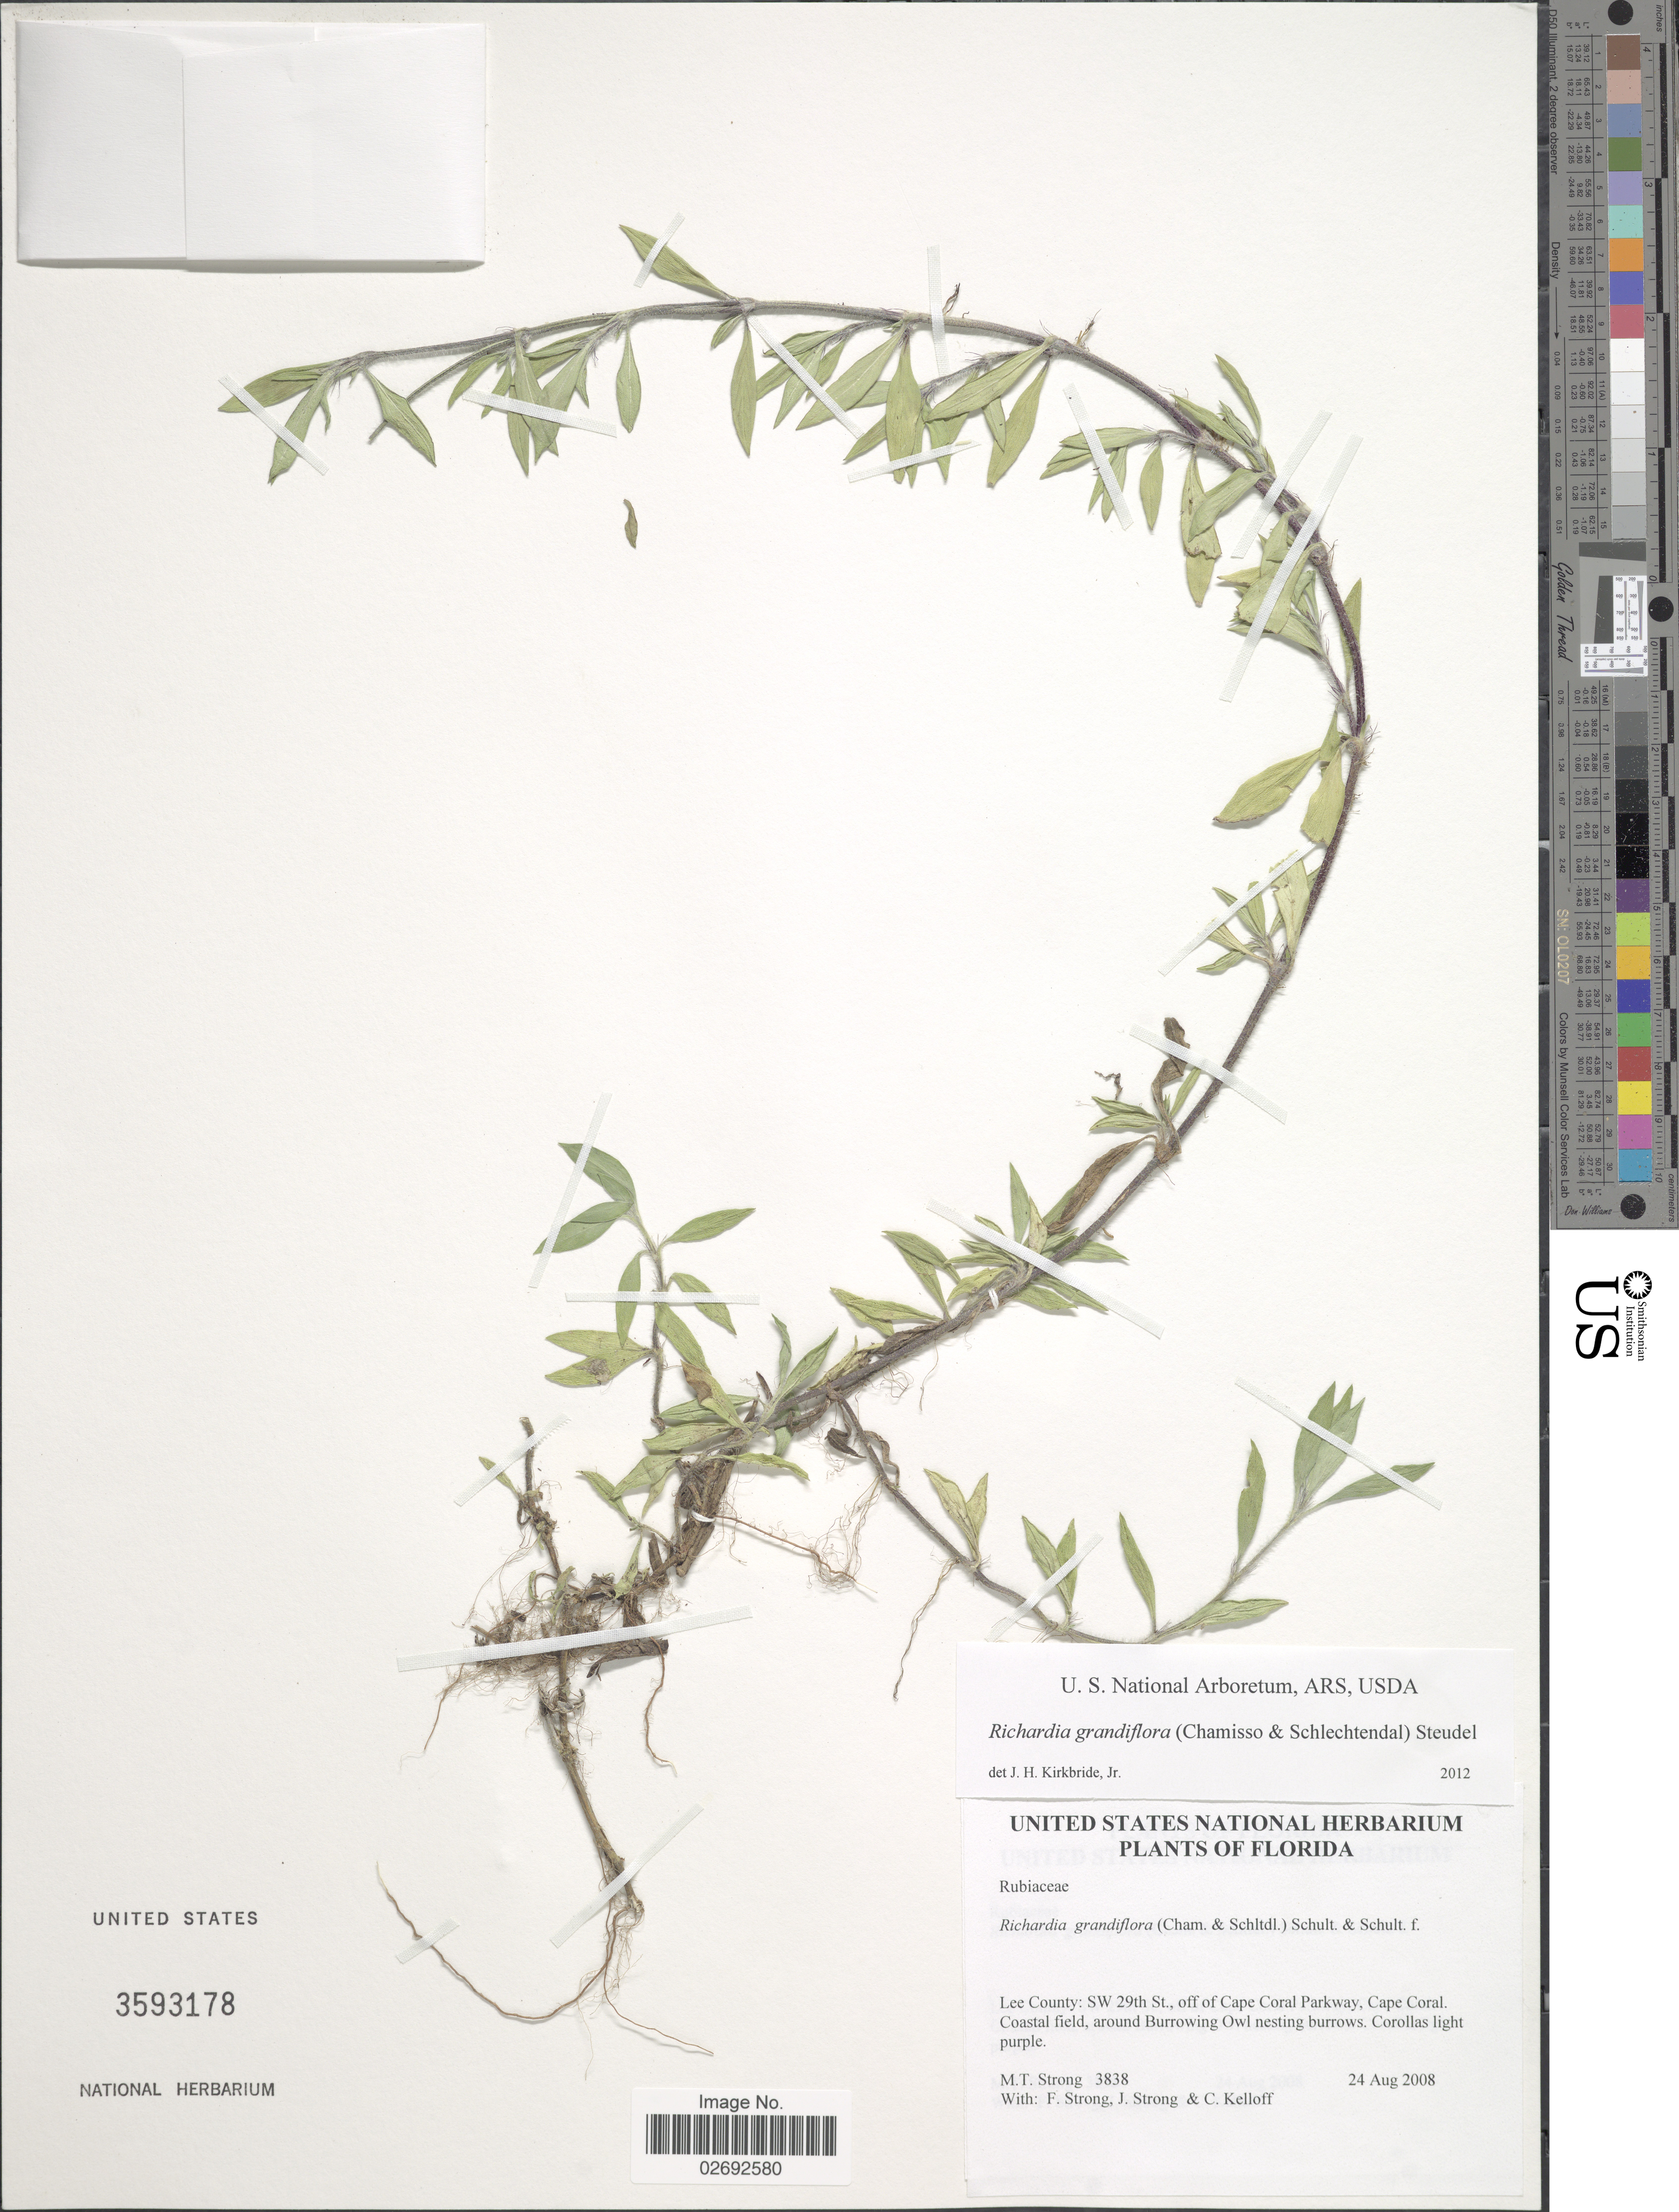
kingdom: Plantae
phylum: Tracheophyta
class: Magnoliopsida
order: Gentianales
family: Rubiaceae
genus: Richardia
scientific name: Richardia grandiflora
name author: (Cham. & Schltdl.) Steud.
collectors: M. T. Strong, F. Strong, J. Strong & C. L. Kelloff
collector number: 3838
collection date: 2008-08-24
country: United States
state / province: Florida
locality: Lee County: SW 29th St., off of Cape Coral Parkway, Cape Coral. Coastal field, around Burrowing Owl nesting burrows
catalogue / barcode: US 3593178